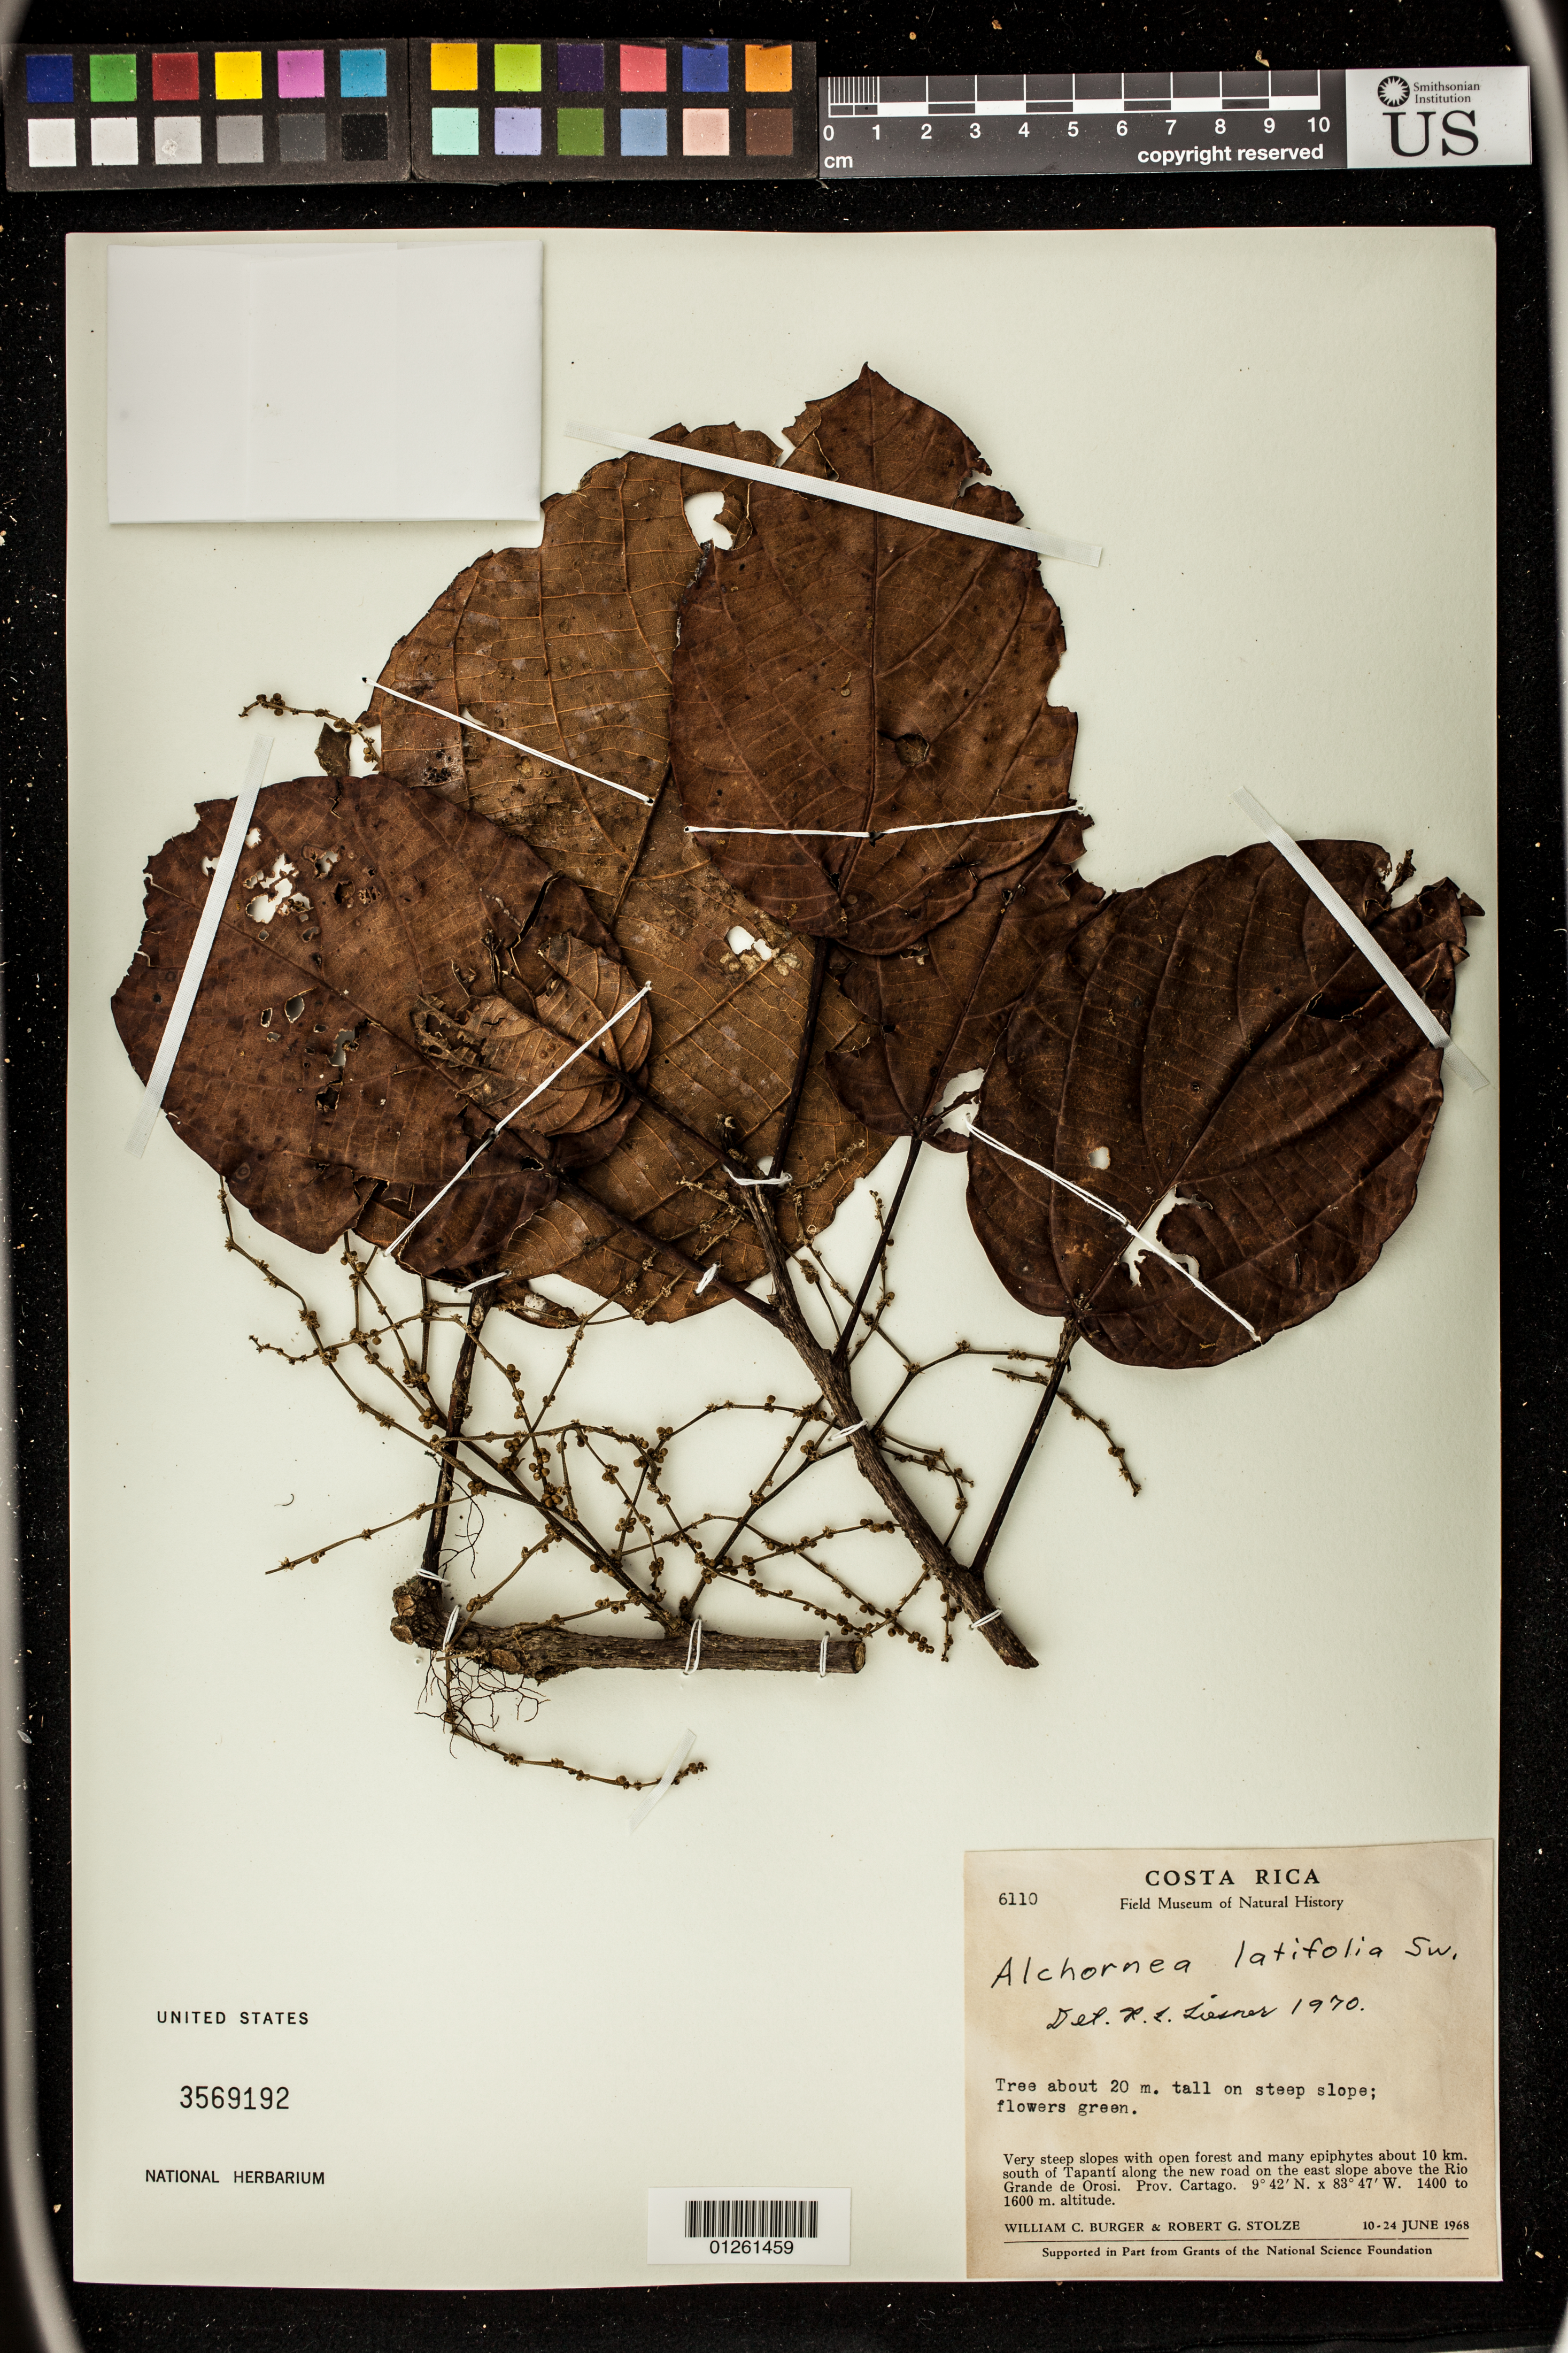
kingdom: Plantae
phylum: Tracheophyta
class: Magnoliopsida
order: Malpighiales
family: Euphorbiaceae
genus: Alchornea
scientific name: Alchornea latifolia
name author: Sw.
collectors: W. Burger & R. G. Stolze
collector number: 6110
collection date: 1968-06-10/1968-06-24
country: Costa Rica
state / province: Cartago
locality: About 10 km. south of Tapanti along the new road on the east slope above the Rio Grande de Orosi.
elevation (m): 1400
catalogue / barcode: US 3569192